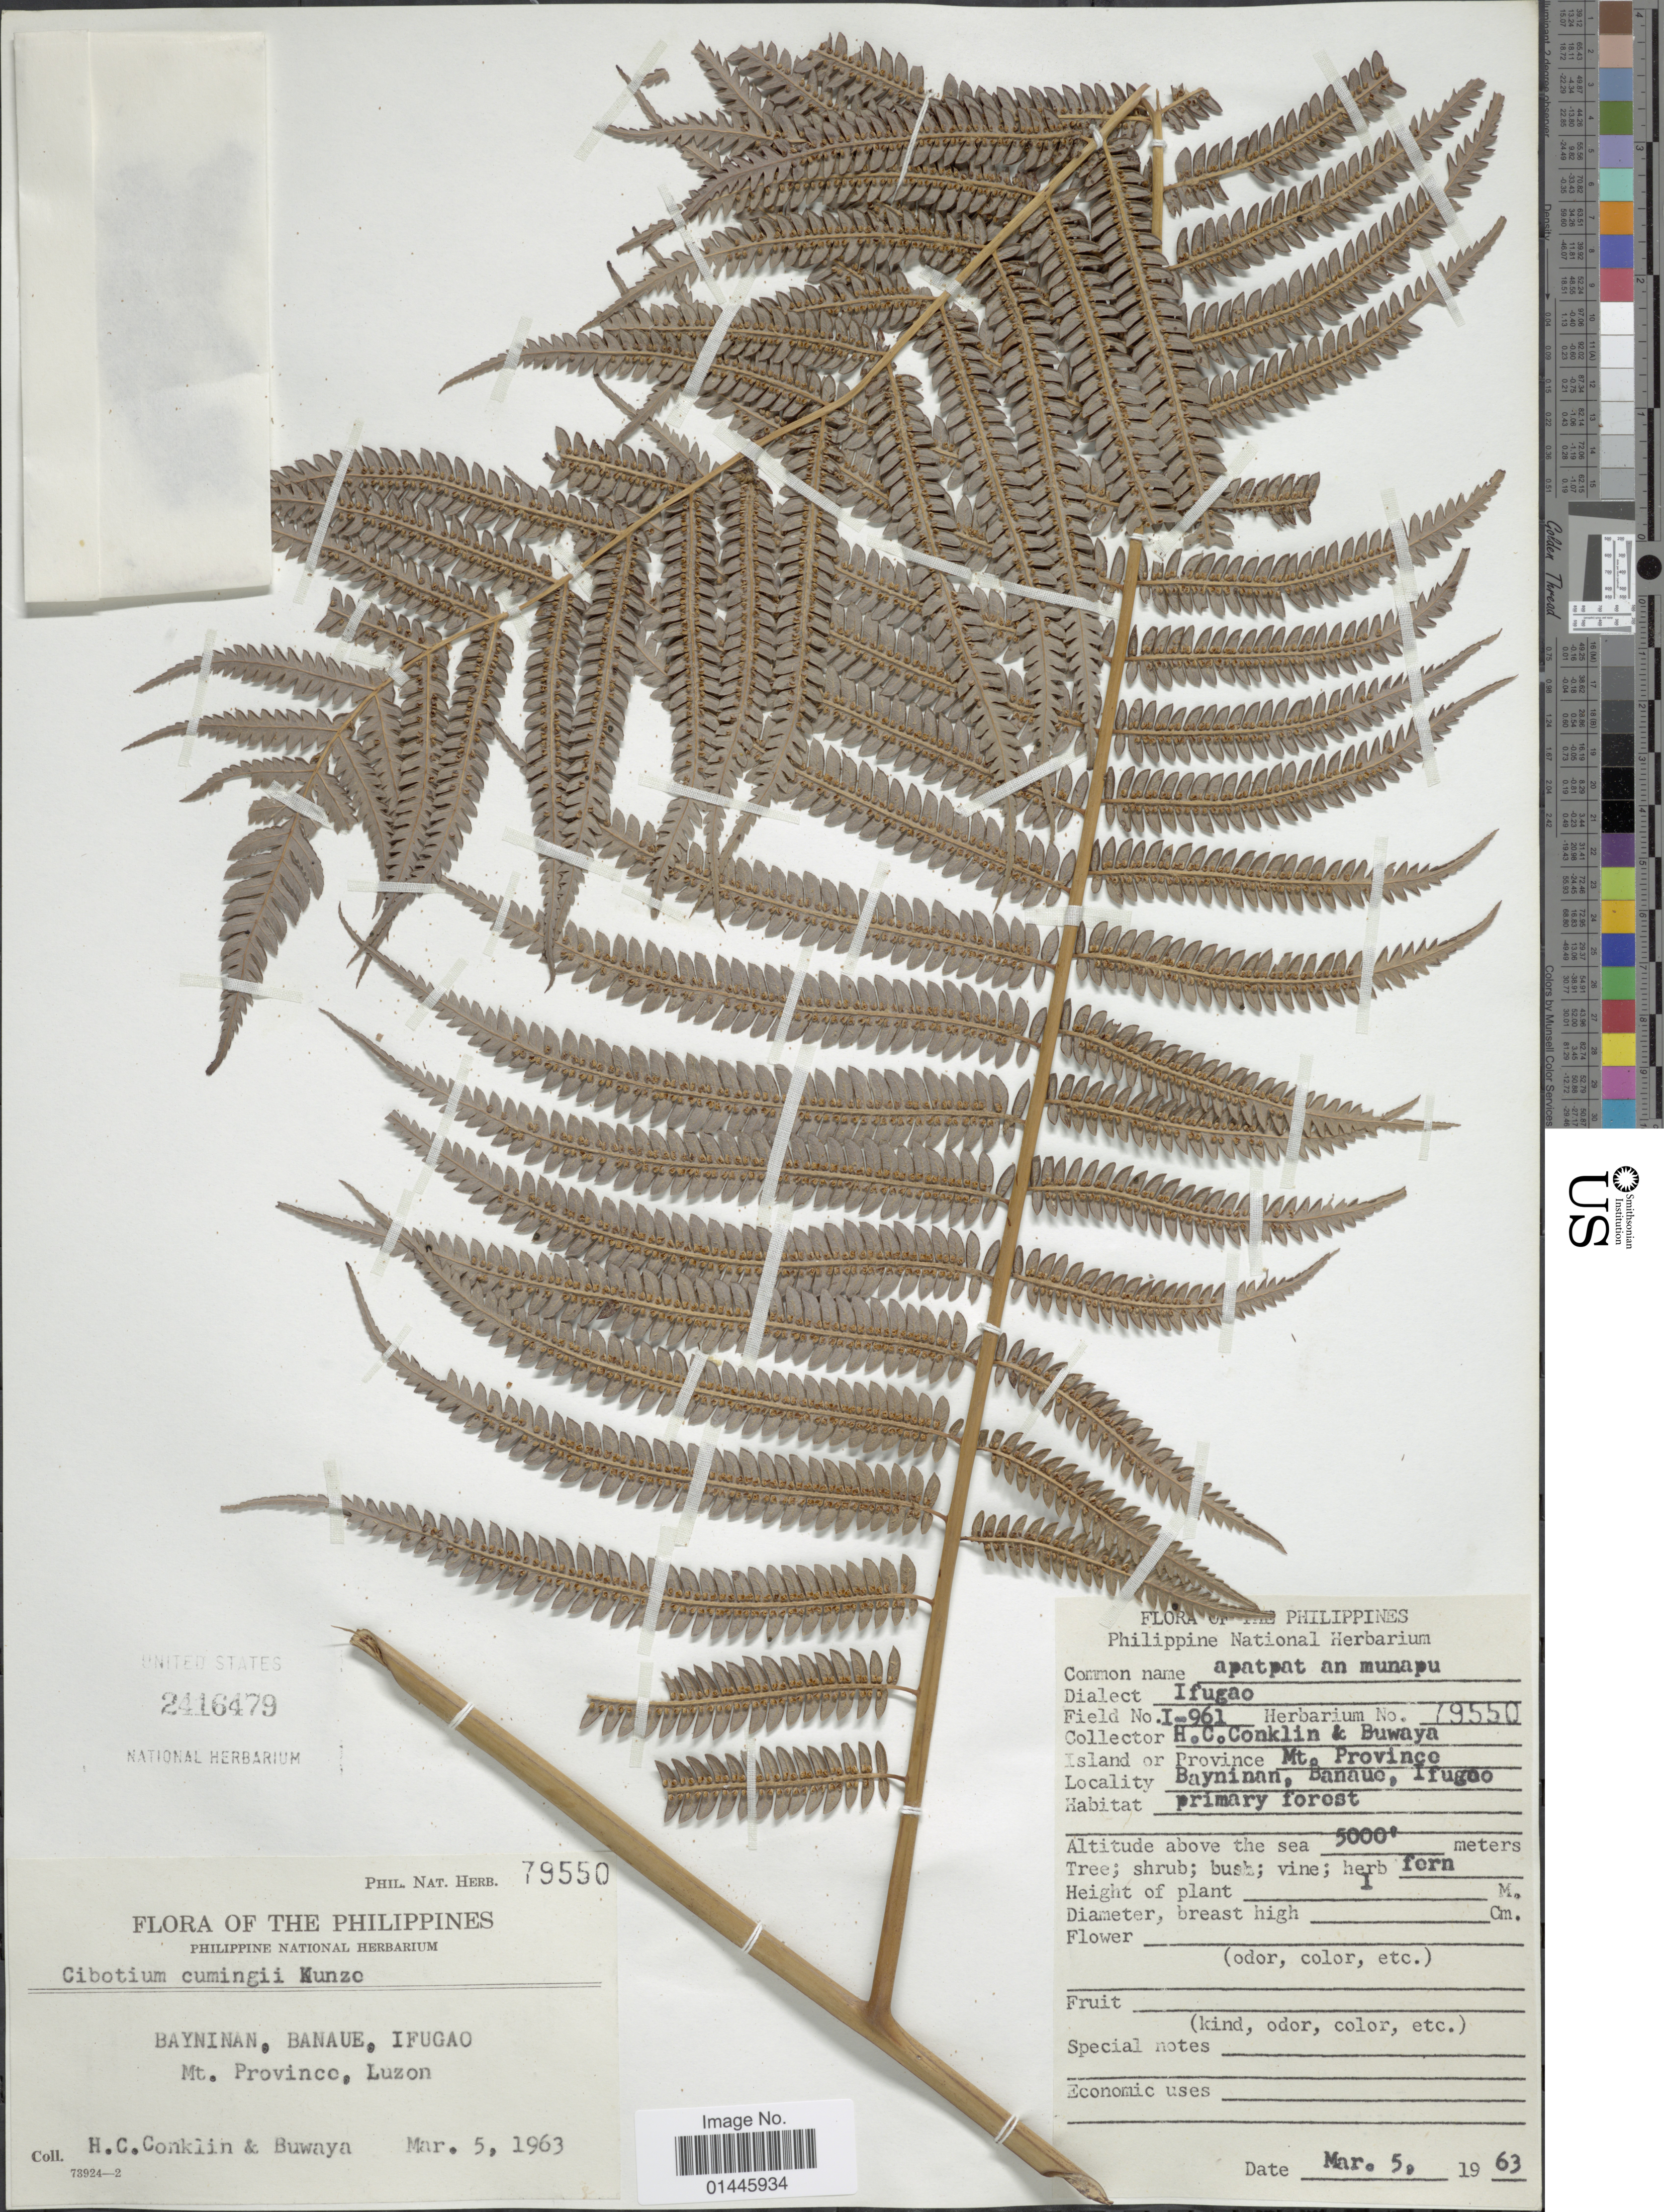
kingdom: Plantae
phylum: Tracheophyta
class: Polypodiopsida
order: Cyatheales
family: Cibotiaceae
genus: Cibotium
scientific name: Cibotium cumingii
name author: Kunze ex Christ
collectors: H. Conklin & -. Buwaya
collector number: Phil. Nat. Herb. 79550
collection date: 1963-03-05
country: Philippines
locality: Bayninan, Banaue, Ifugao, Mt. Province, Luzon.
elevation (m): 1524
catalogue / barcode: US 2416479